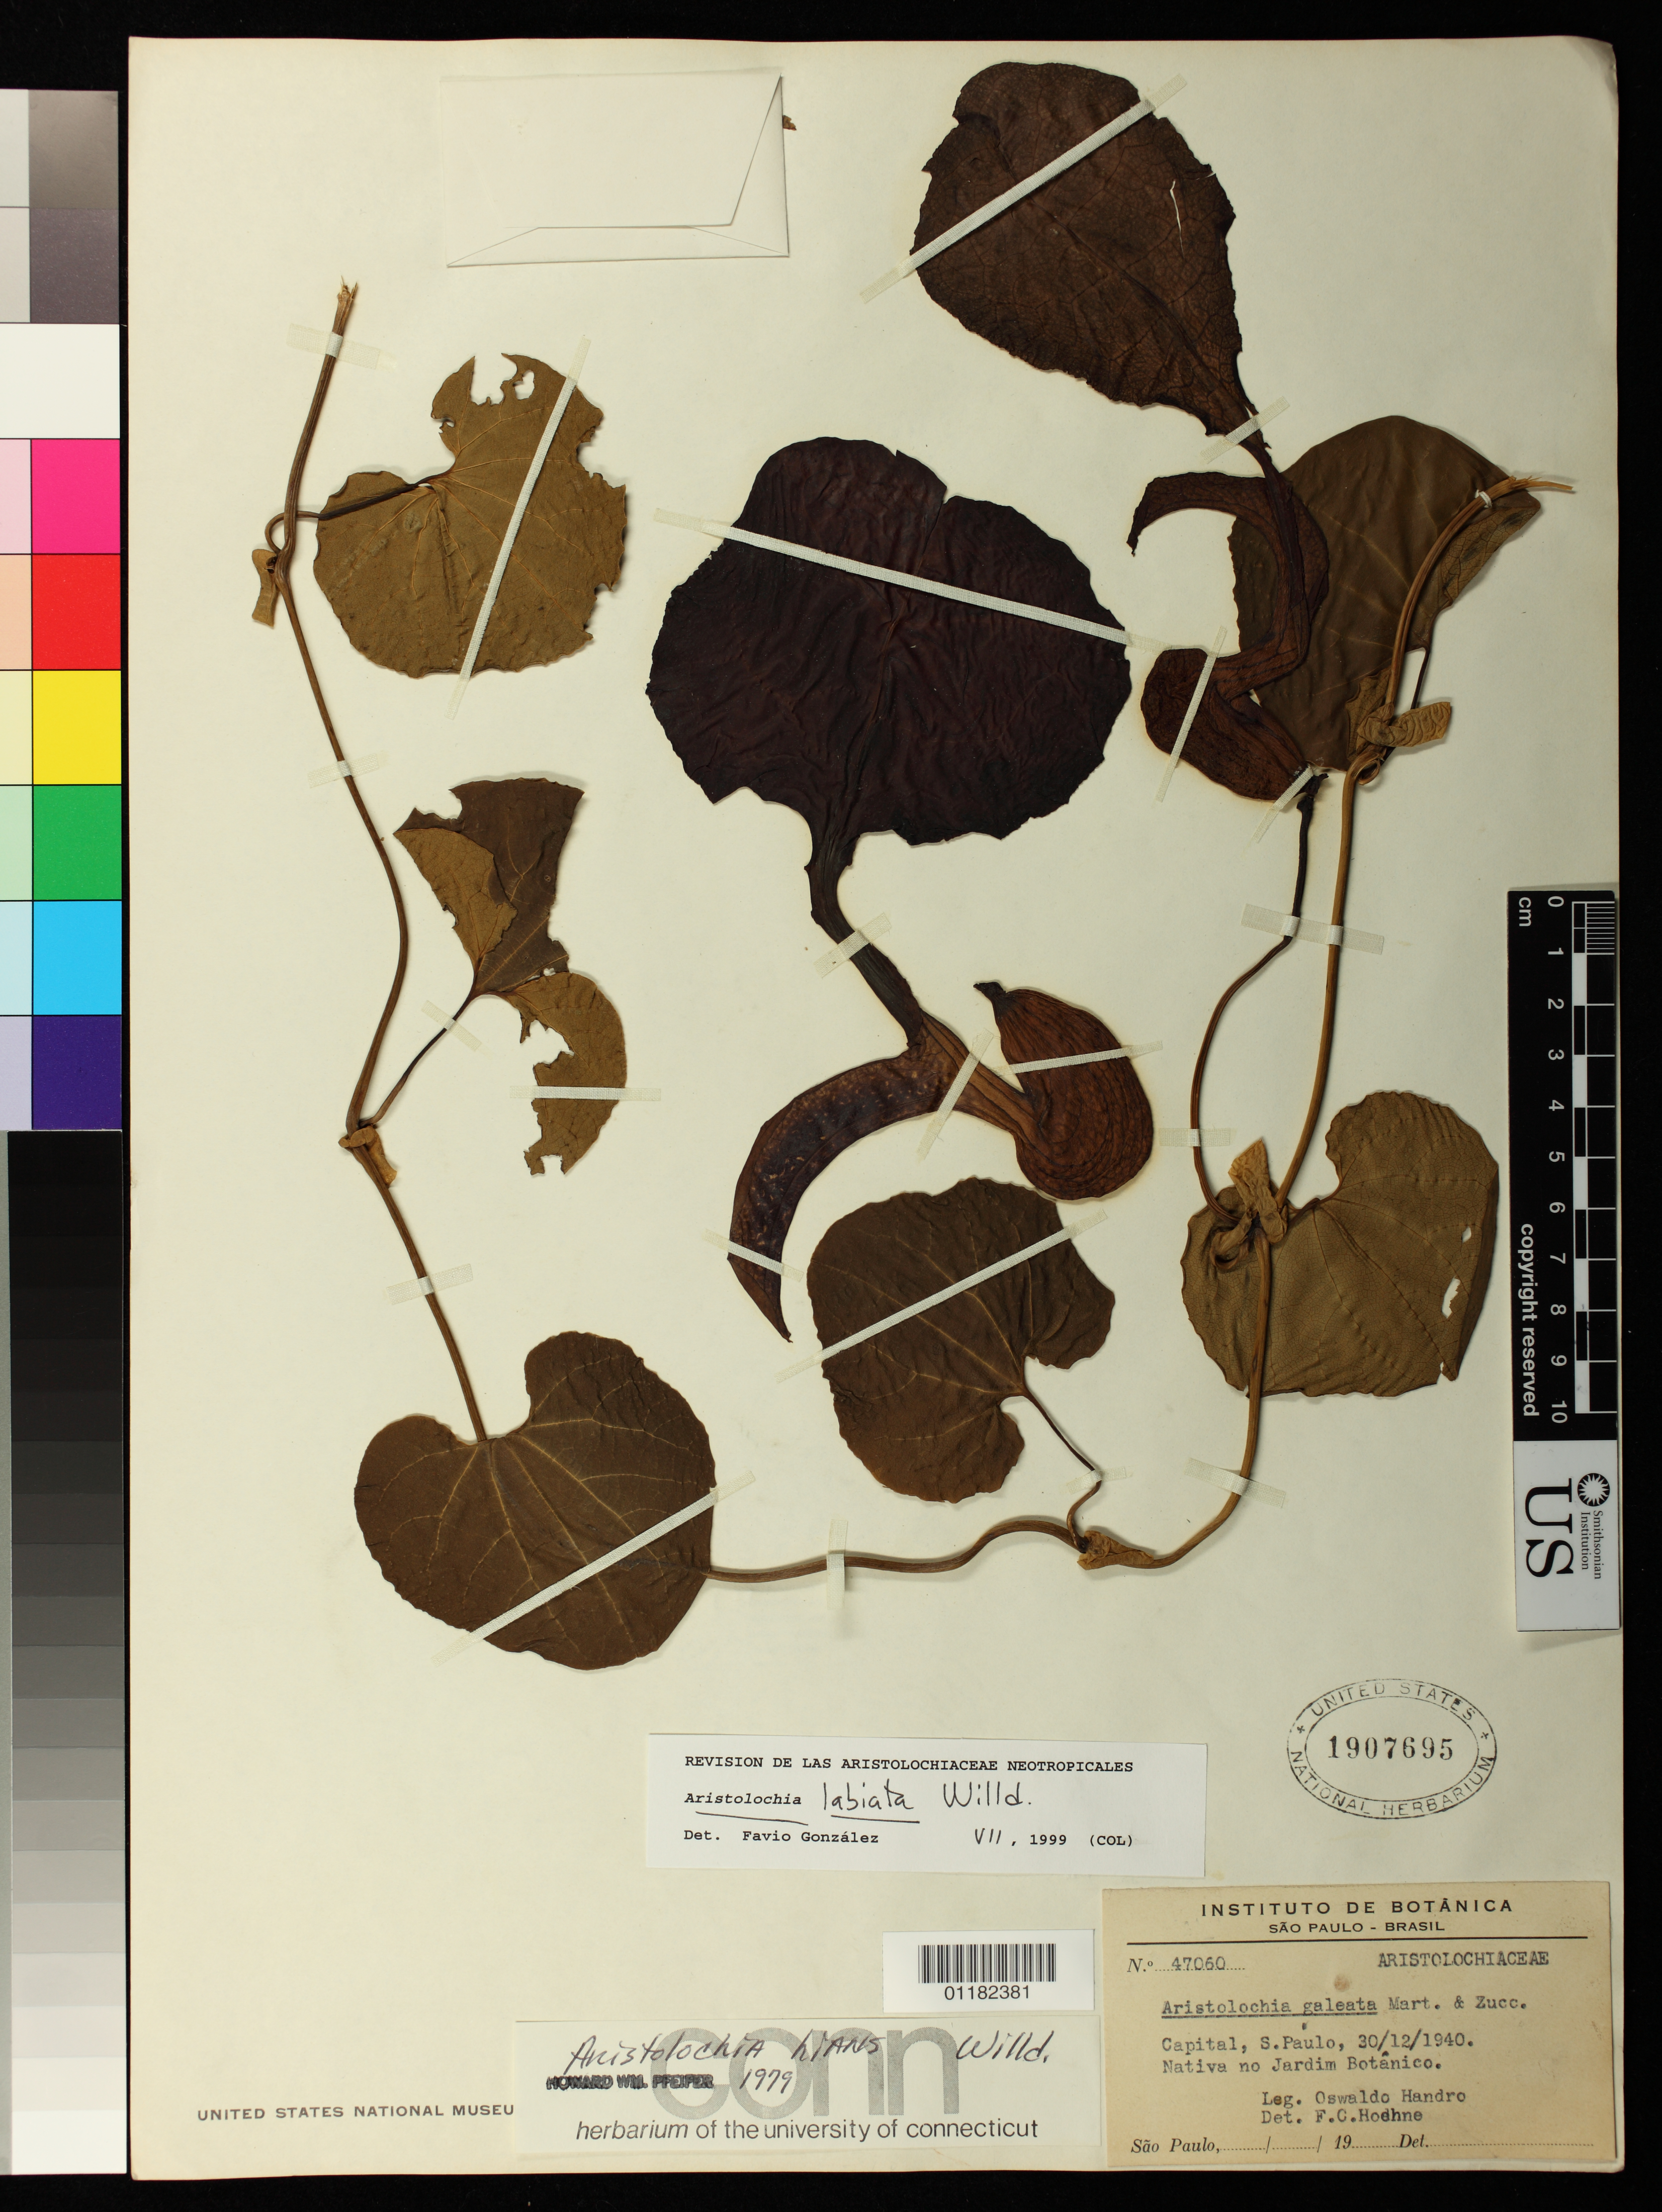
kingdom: Plantae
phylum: Tracheophyta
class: Magnoliopsida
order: Piperales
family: Aristolochiaceae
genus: Aristolochia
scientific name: Aristolochia labiata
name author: Willd.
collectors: O. Handro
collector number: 47060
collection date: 1940-12-30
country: Brazil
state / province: São Paulo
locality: Capital, Sao Paulo Nativa no Jardin Botanico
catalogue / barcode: US 1907695